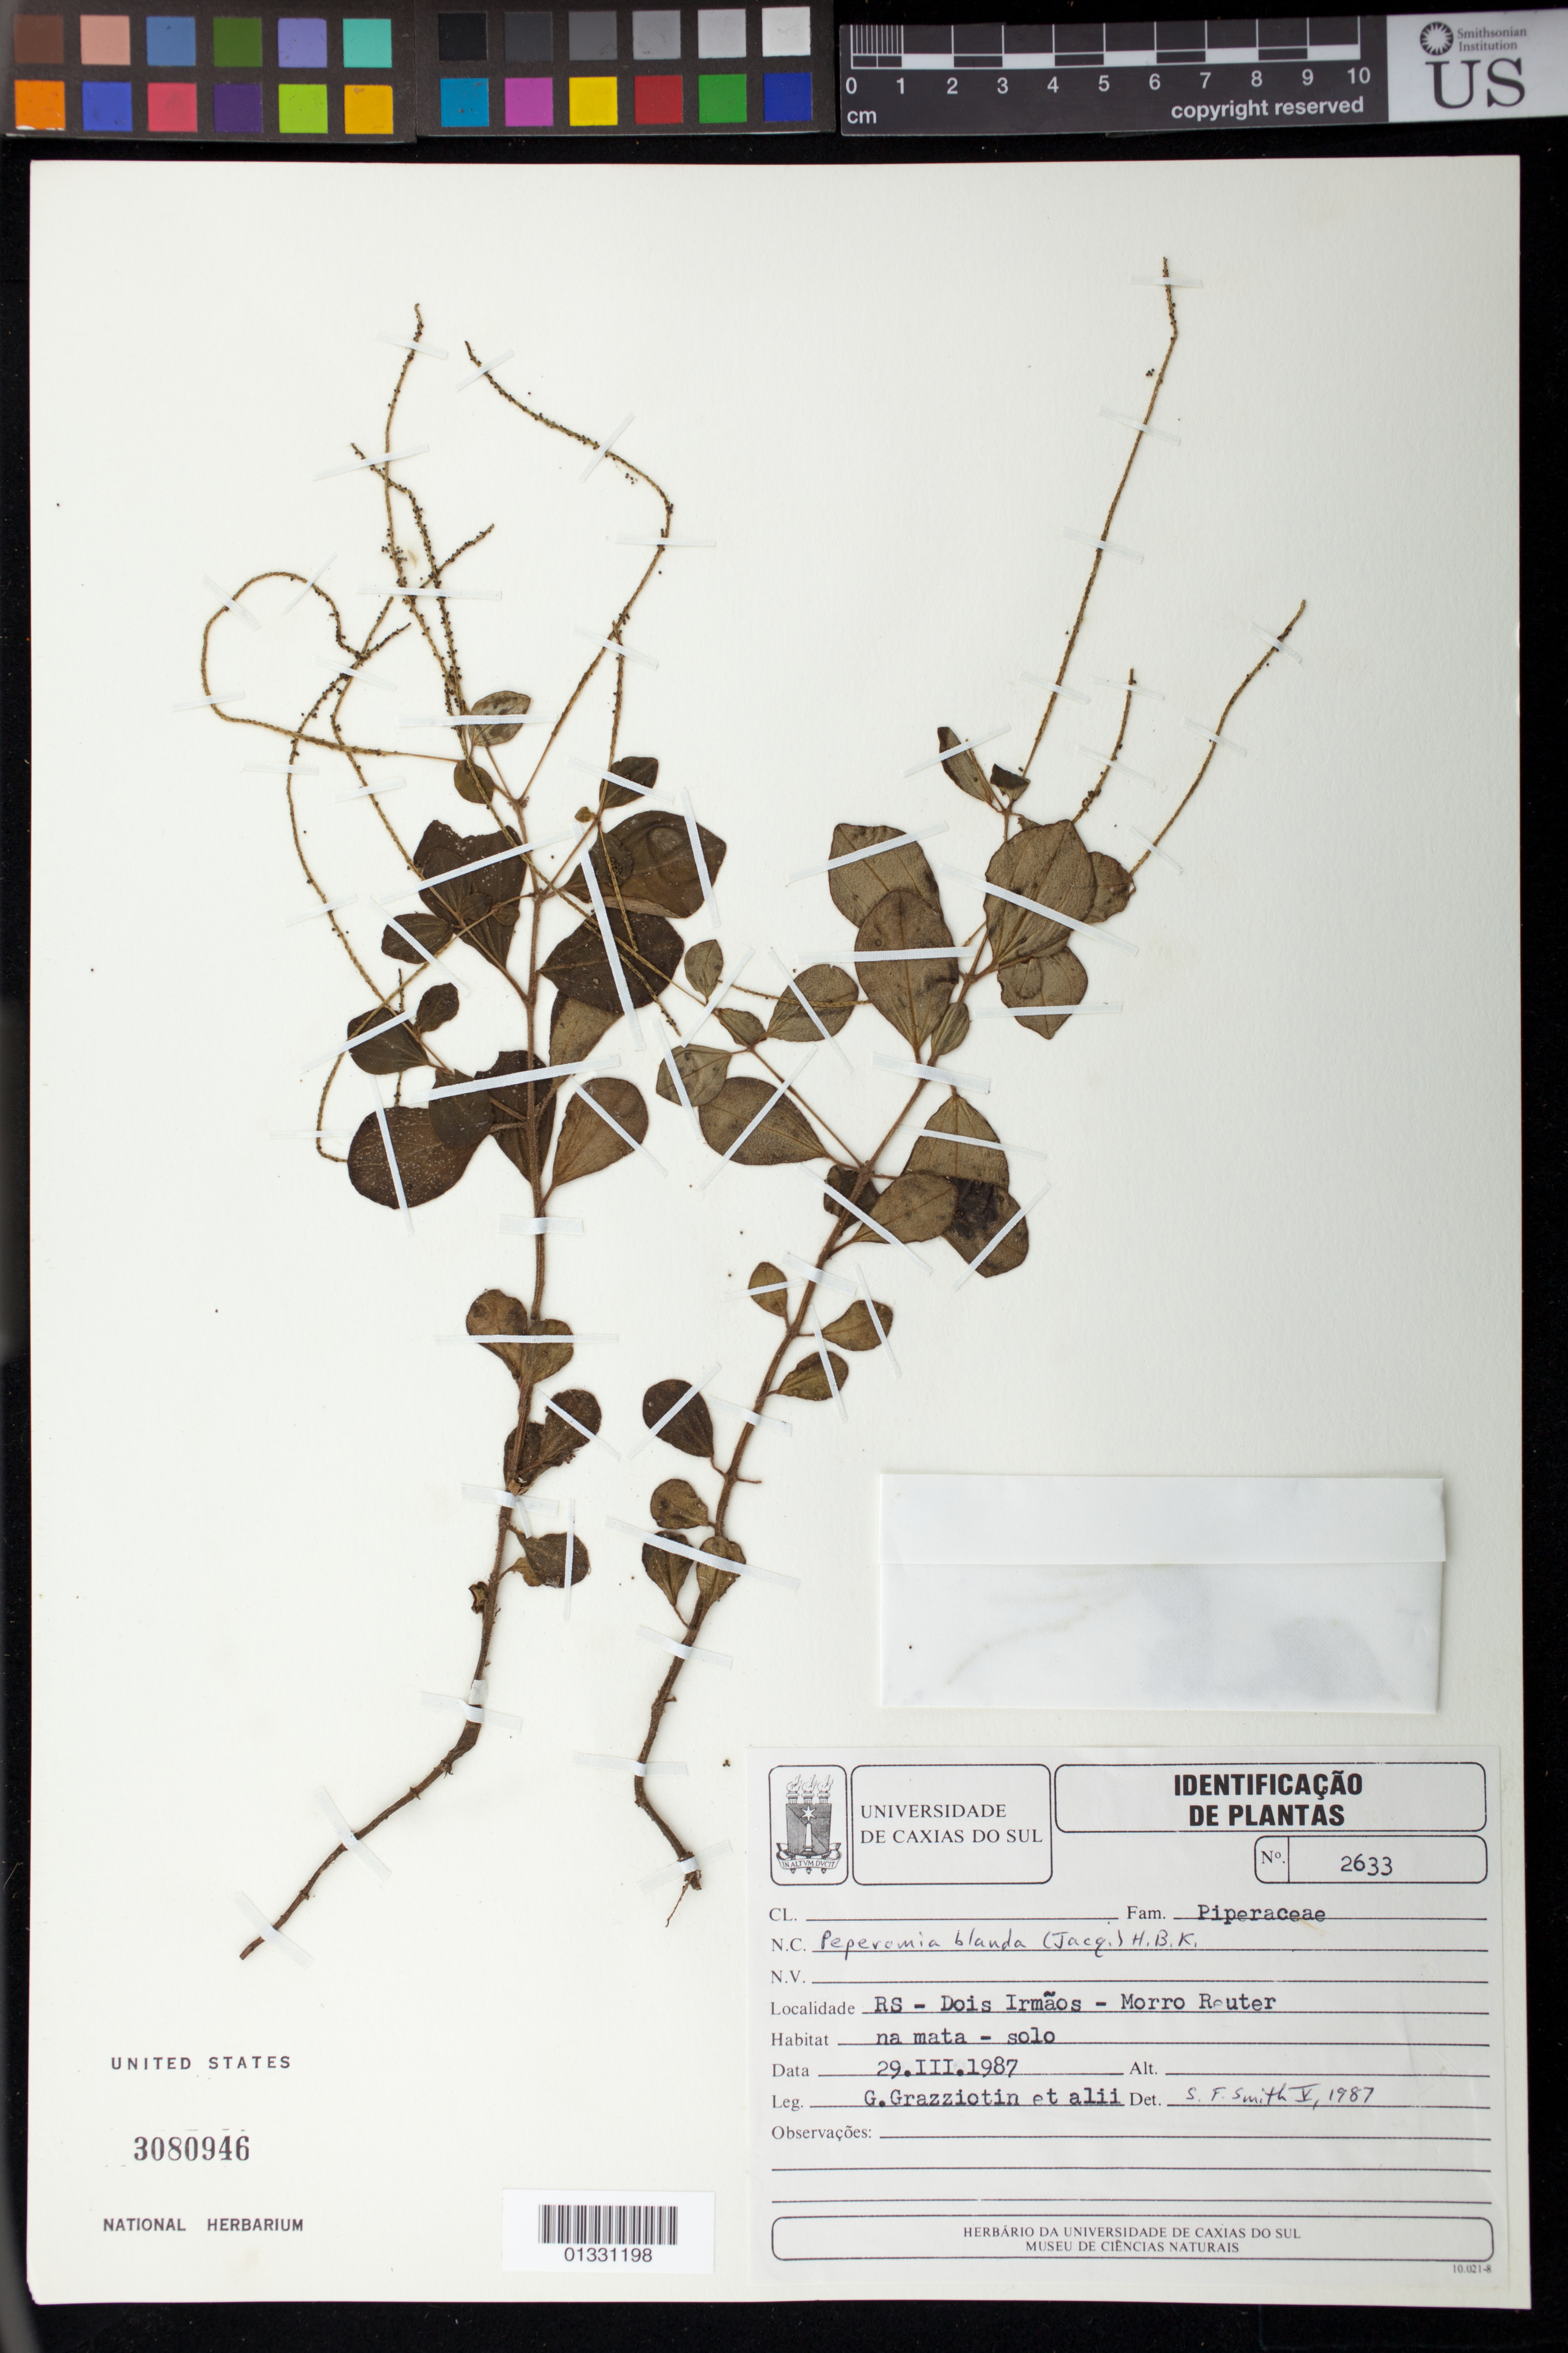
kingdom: Plantae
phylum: Tracheophyta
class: Magnoliopsida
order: Piperales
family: Piperaceae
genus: Peperomia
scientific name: Peperomia blanda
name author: (Jacq.) Kunth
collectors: G. Grazziotin et al.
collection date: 1987-03-29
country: Brazil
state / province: Rio Grande do Sul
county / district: Dois Irmãos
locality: Morro Reuter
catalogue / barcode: US 3080946